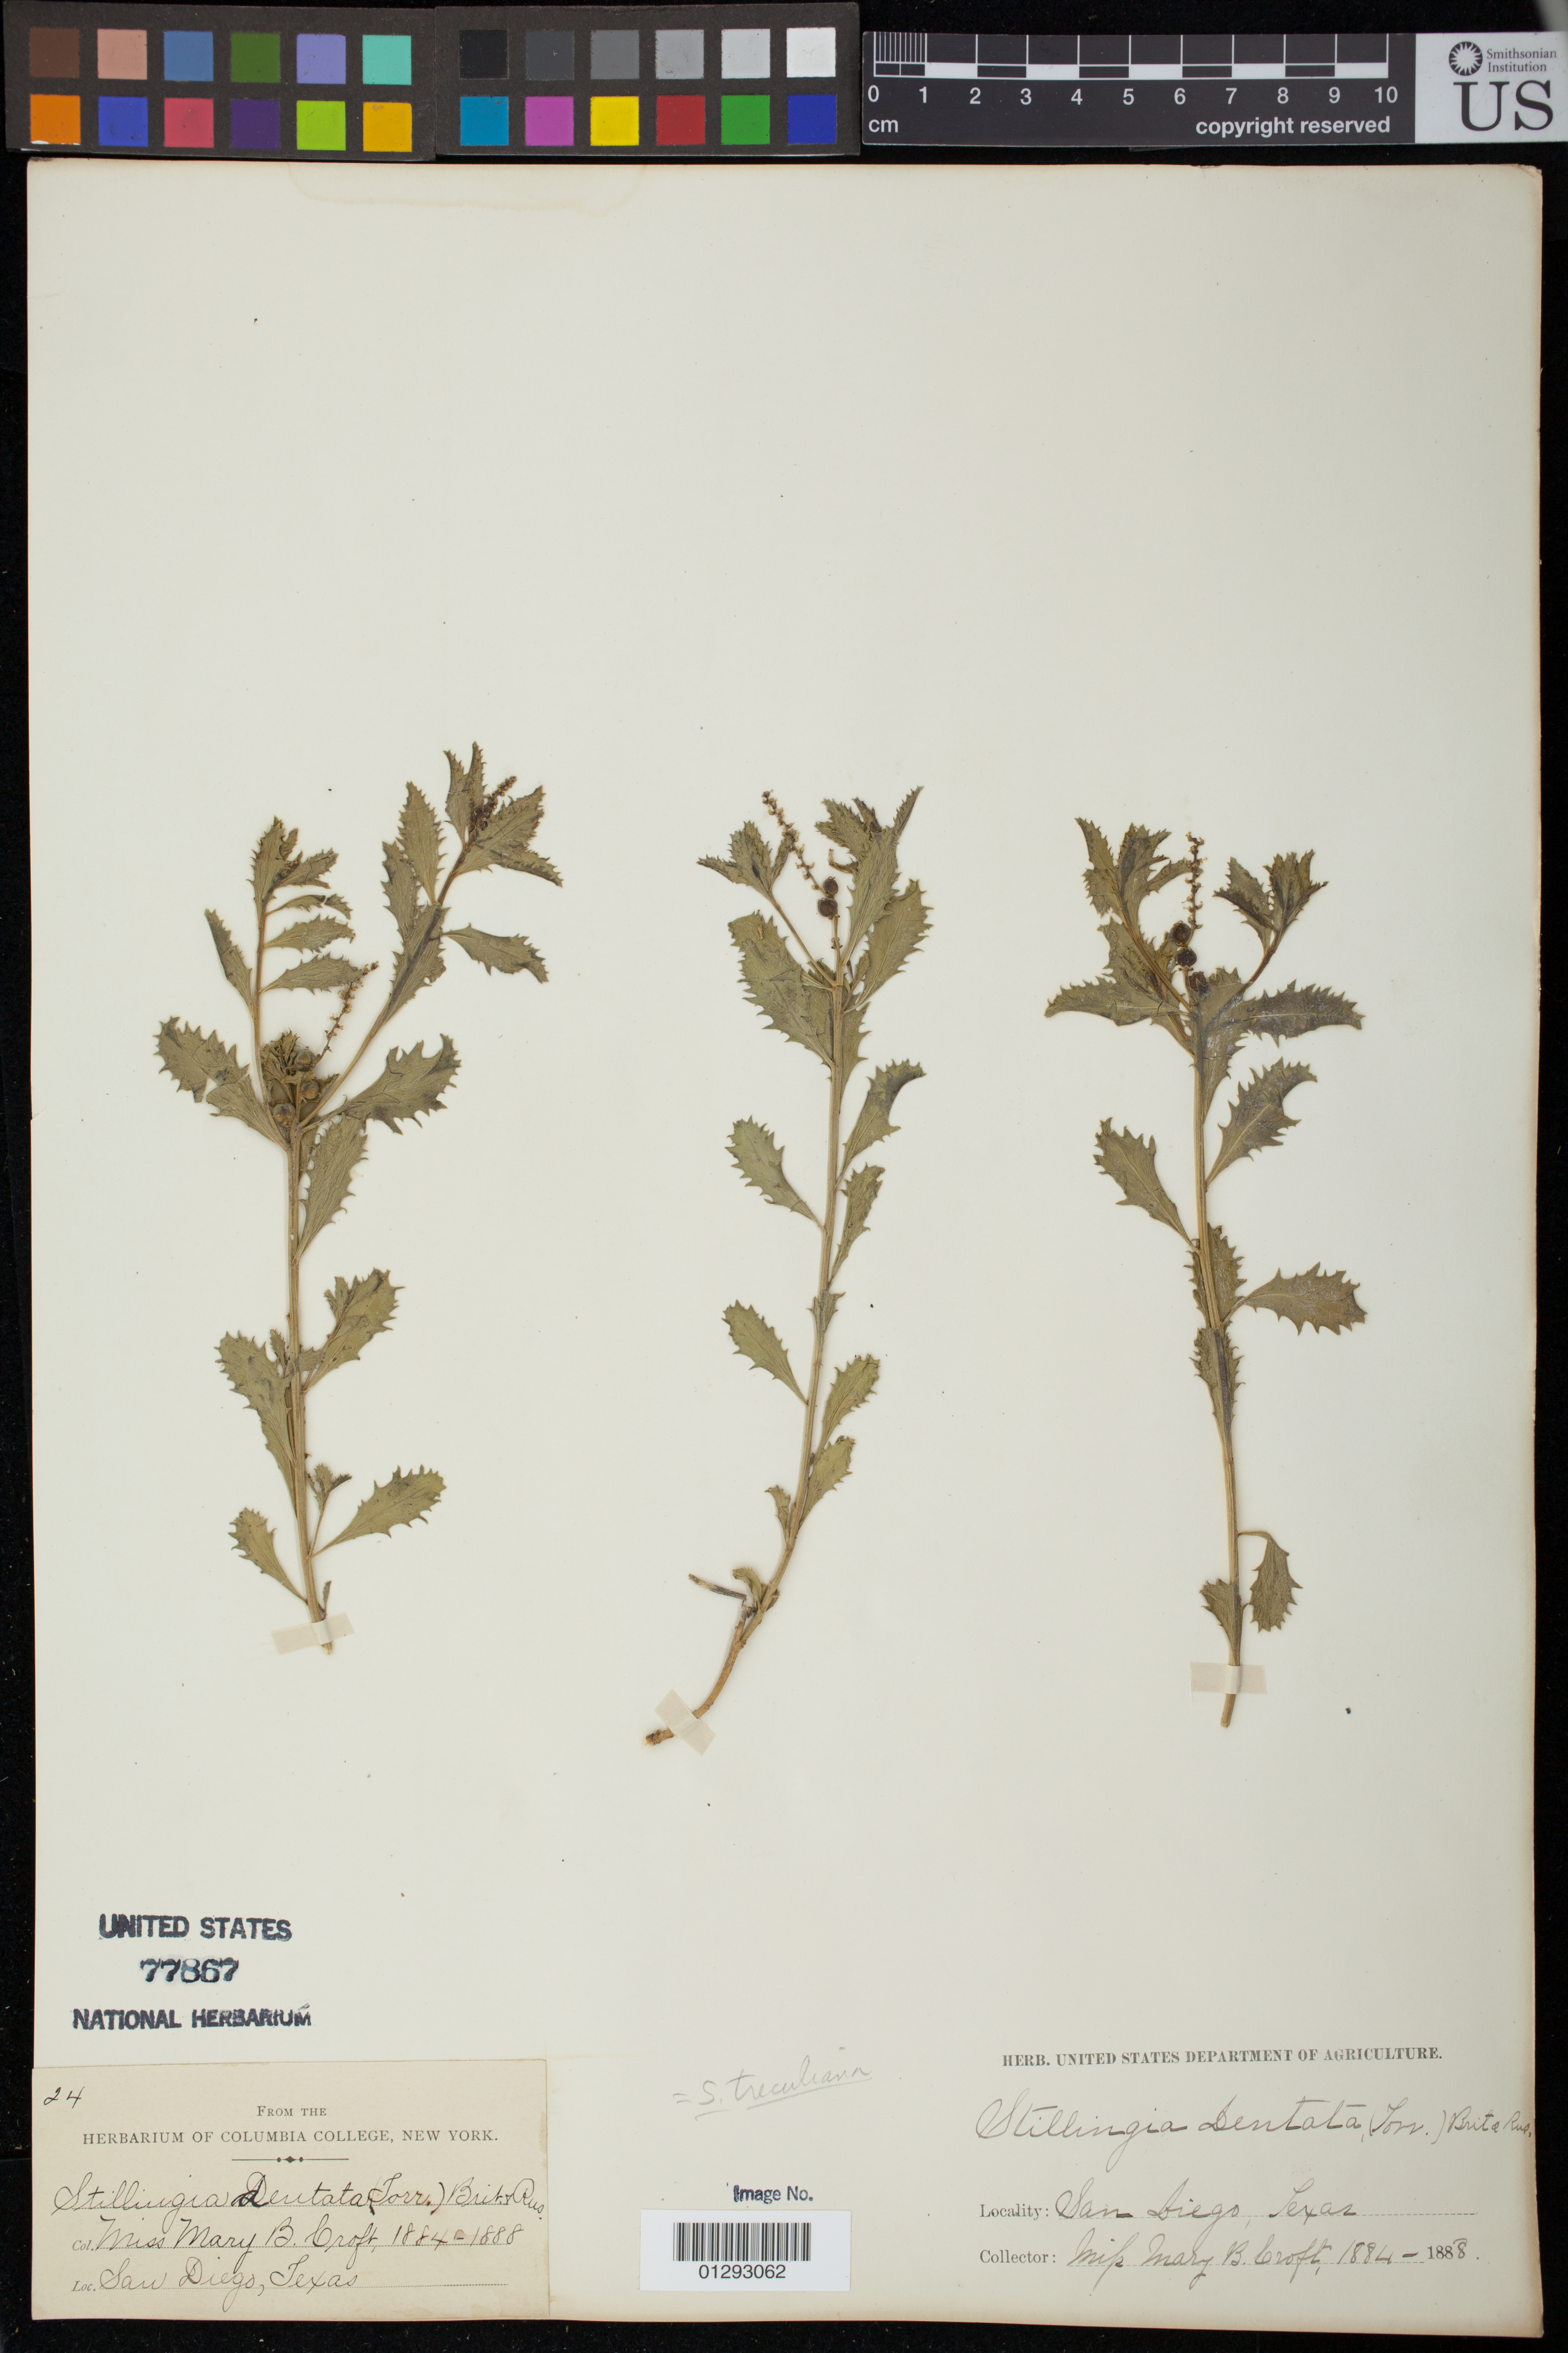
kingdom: Plantae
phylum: Tracheophyta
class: Magnoliopsida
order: Malpighiales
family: Euphorbiaceae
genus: Stillingia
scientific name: Stillingia treculiana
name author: (Müll. Arg.) I.M. Johnst.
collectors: M. Croft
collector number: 24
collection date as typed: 1884 to -- -- 1888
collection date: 1884/1888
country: United States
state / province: Texas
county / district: Duval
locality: San diego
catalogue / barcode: US 77867